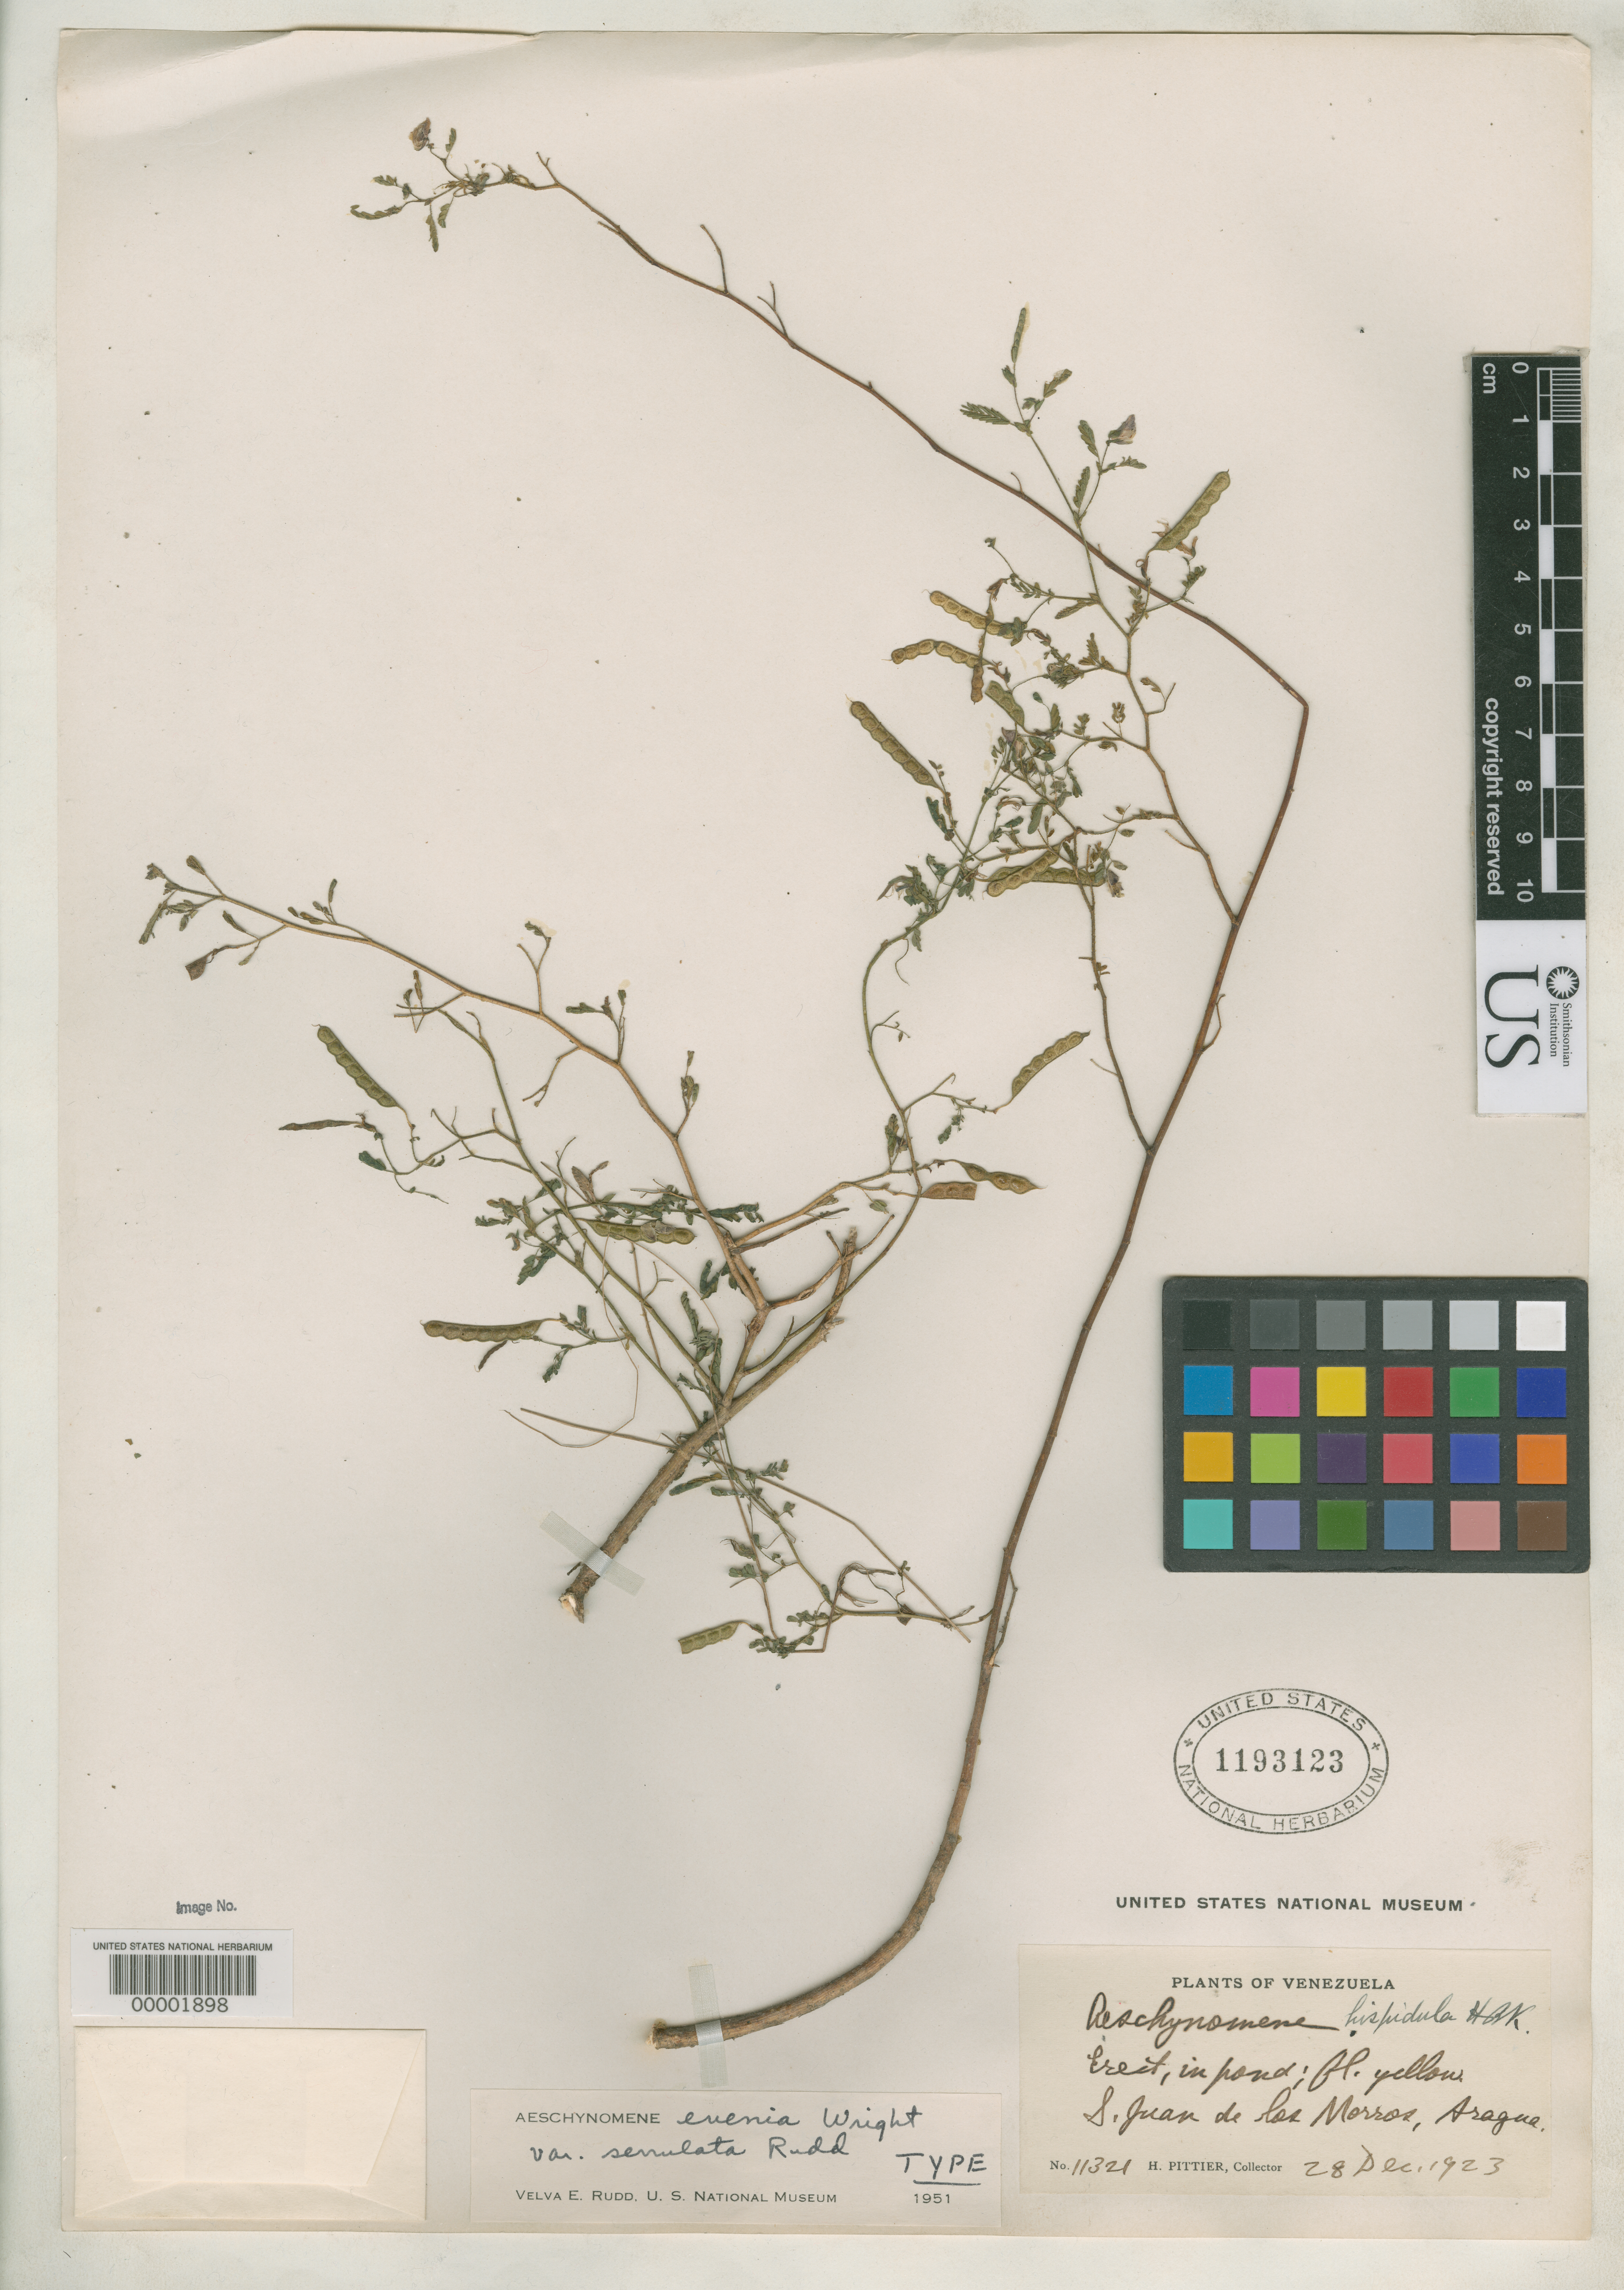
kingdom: Plantae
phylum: Tracheophyta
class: Magnoliopsida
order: Fabales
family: Fabaceae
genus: Aeschynomene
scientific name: Aeschynomene evenia var. serrulata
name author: Rudd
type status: Holotype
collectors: H. F. Pittier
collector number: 11321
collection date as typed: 28 Dec 1923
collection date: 1923-12-28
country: Venezuela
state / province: Aragua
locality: San Juan de los Morros.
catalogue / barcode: US 1193123